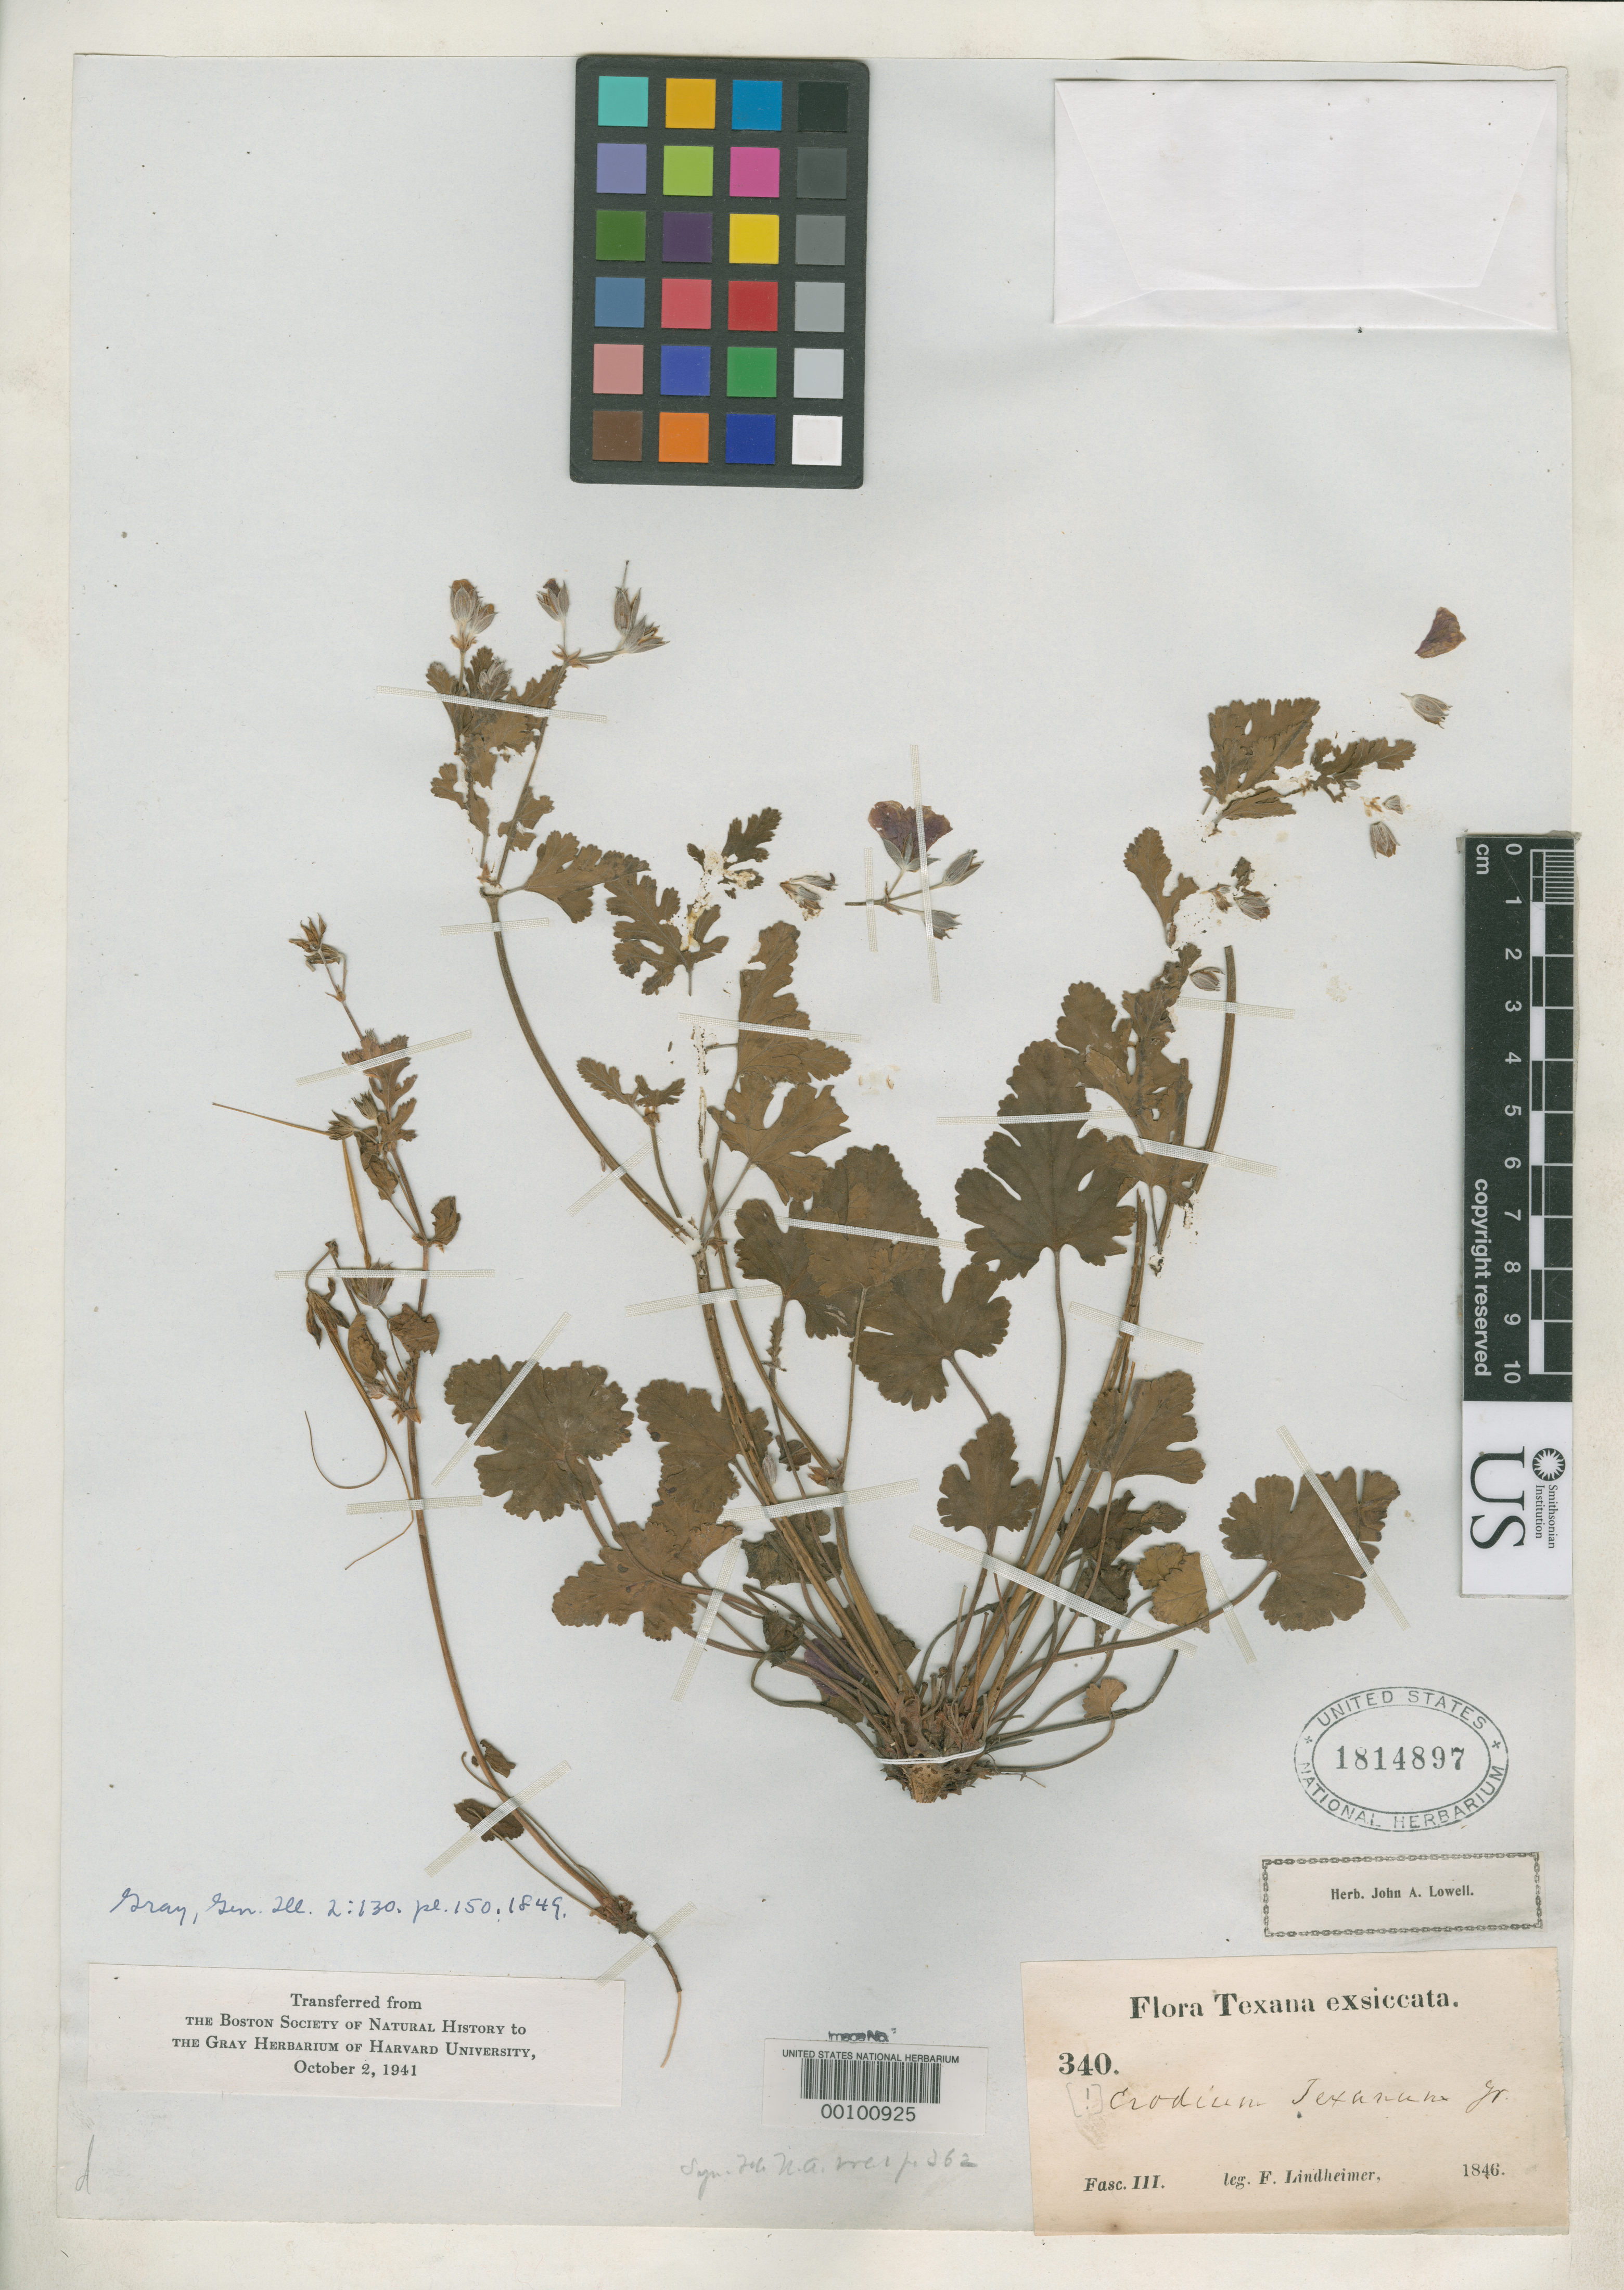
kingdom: Plantae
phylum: Tracheophyta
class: Magnoliopsida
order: Geraniales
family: Geraniaceae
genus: Erodium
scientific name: Erodium texanum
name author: A. Gray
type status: Type Collection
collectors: F. J. Lindheimer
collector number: III 340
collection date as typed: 1846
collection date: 1846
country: United States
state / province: Texas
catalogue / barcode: US 1814897